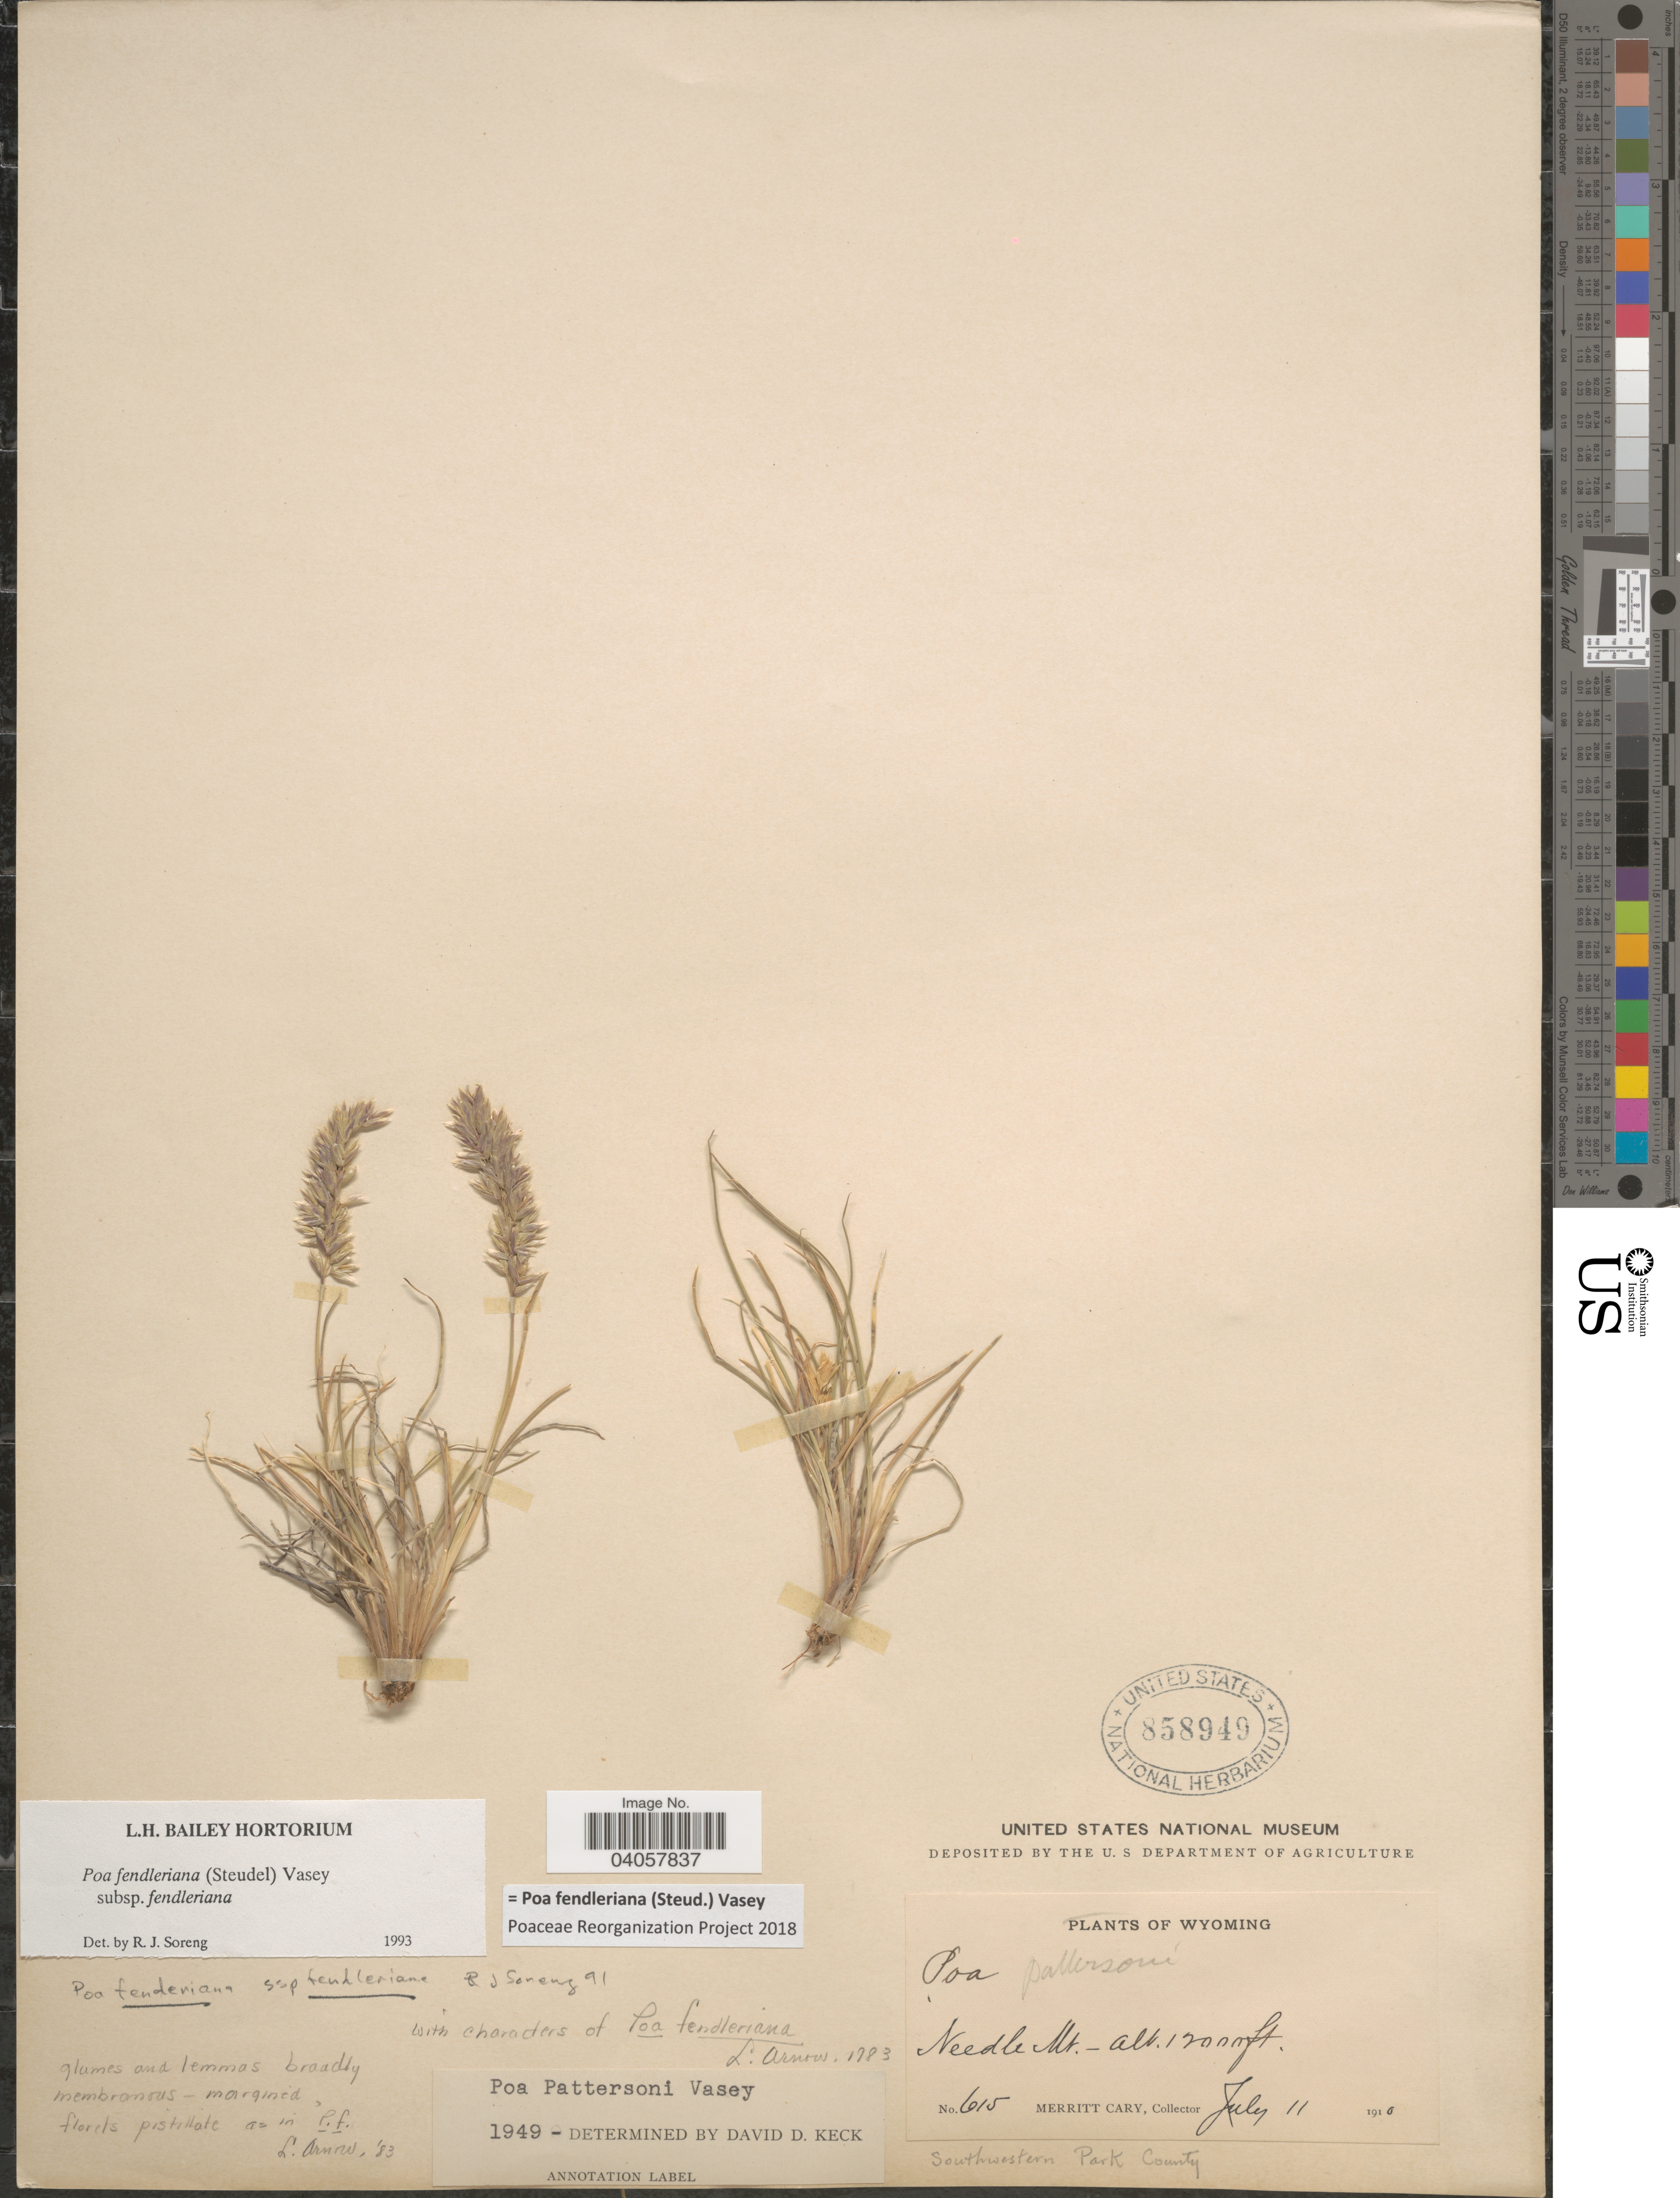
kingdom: Plantae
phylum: Tracheophyta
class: Liliopsida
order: Poales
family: Poaceae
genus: Poa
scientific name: Poa fendleriana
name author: (Steud.) Vasey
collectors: M. Cary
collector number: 615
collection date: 1916-07-11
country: United States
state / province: Wyoming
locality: Needle Mt. Southwestern Park County.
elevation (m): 3658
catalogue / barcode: US 858949